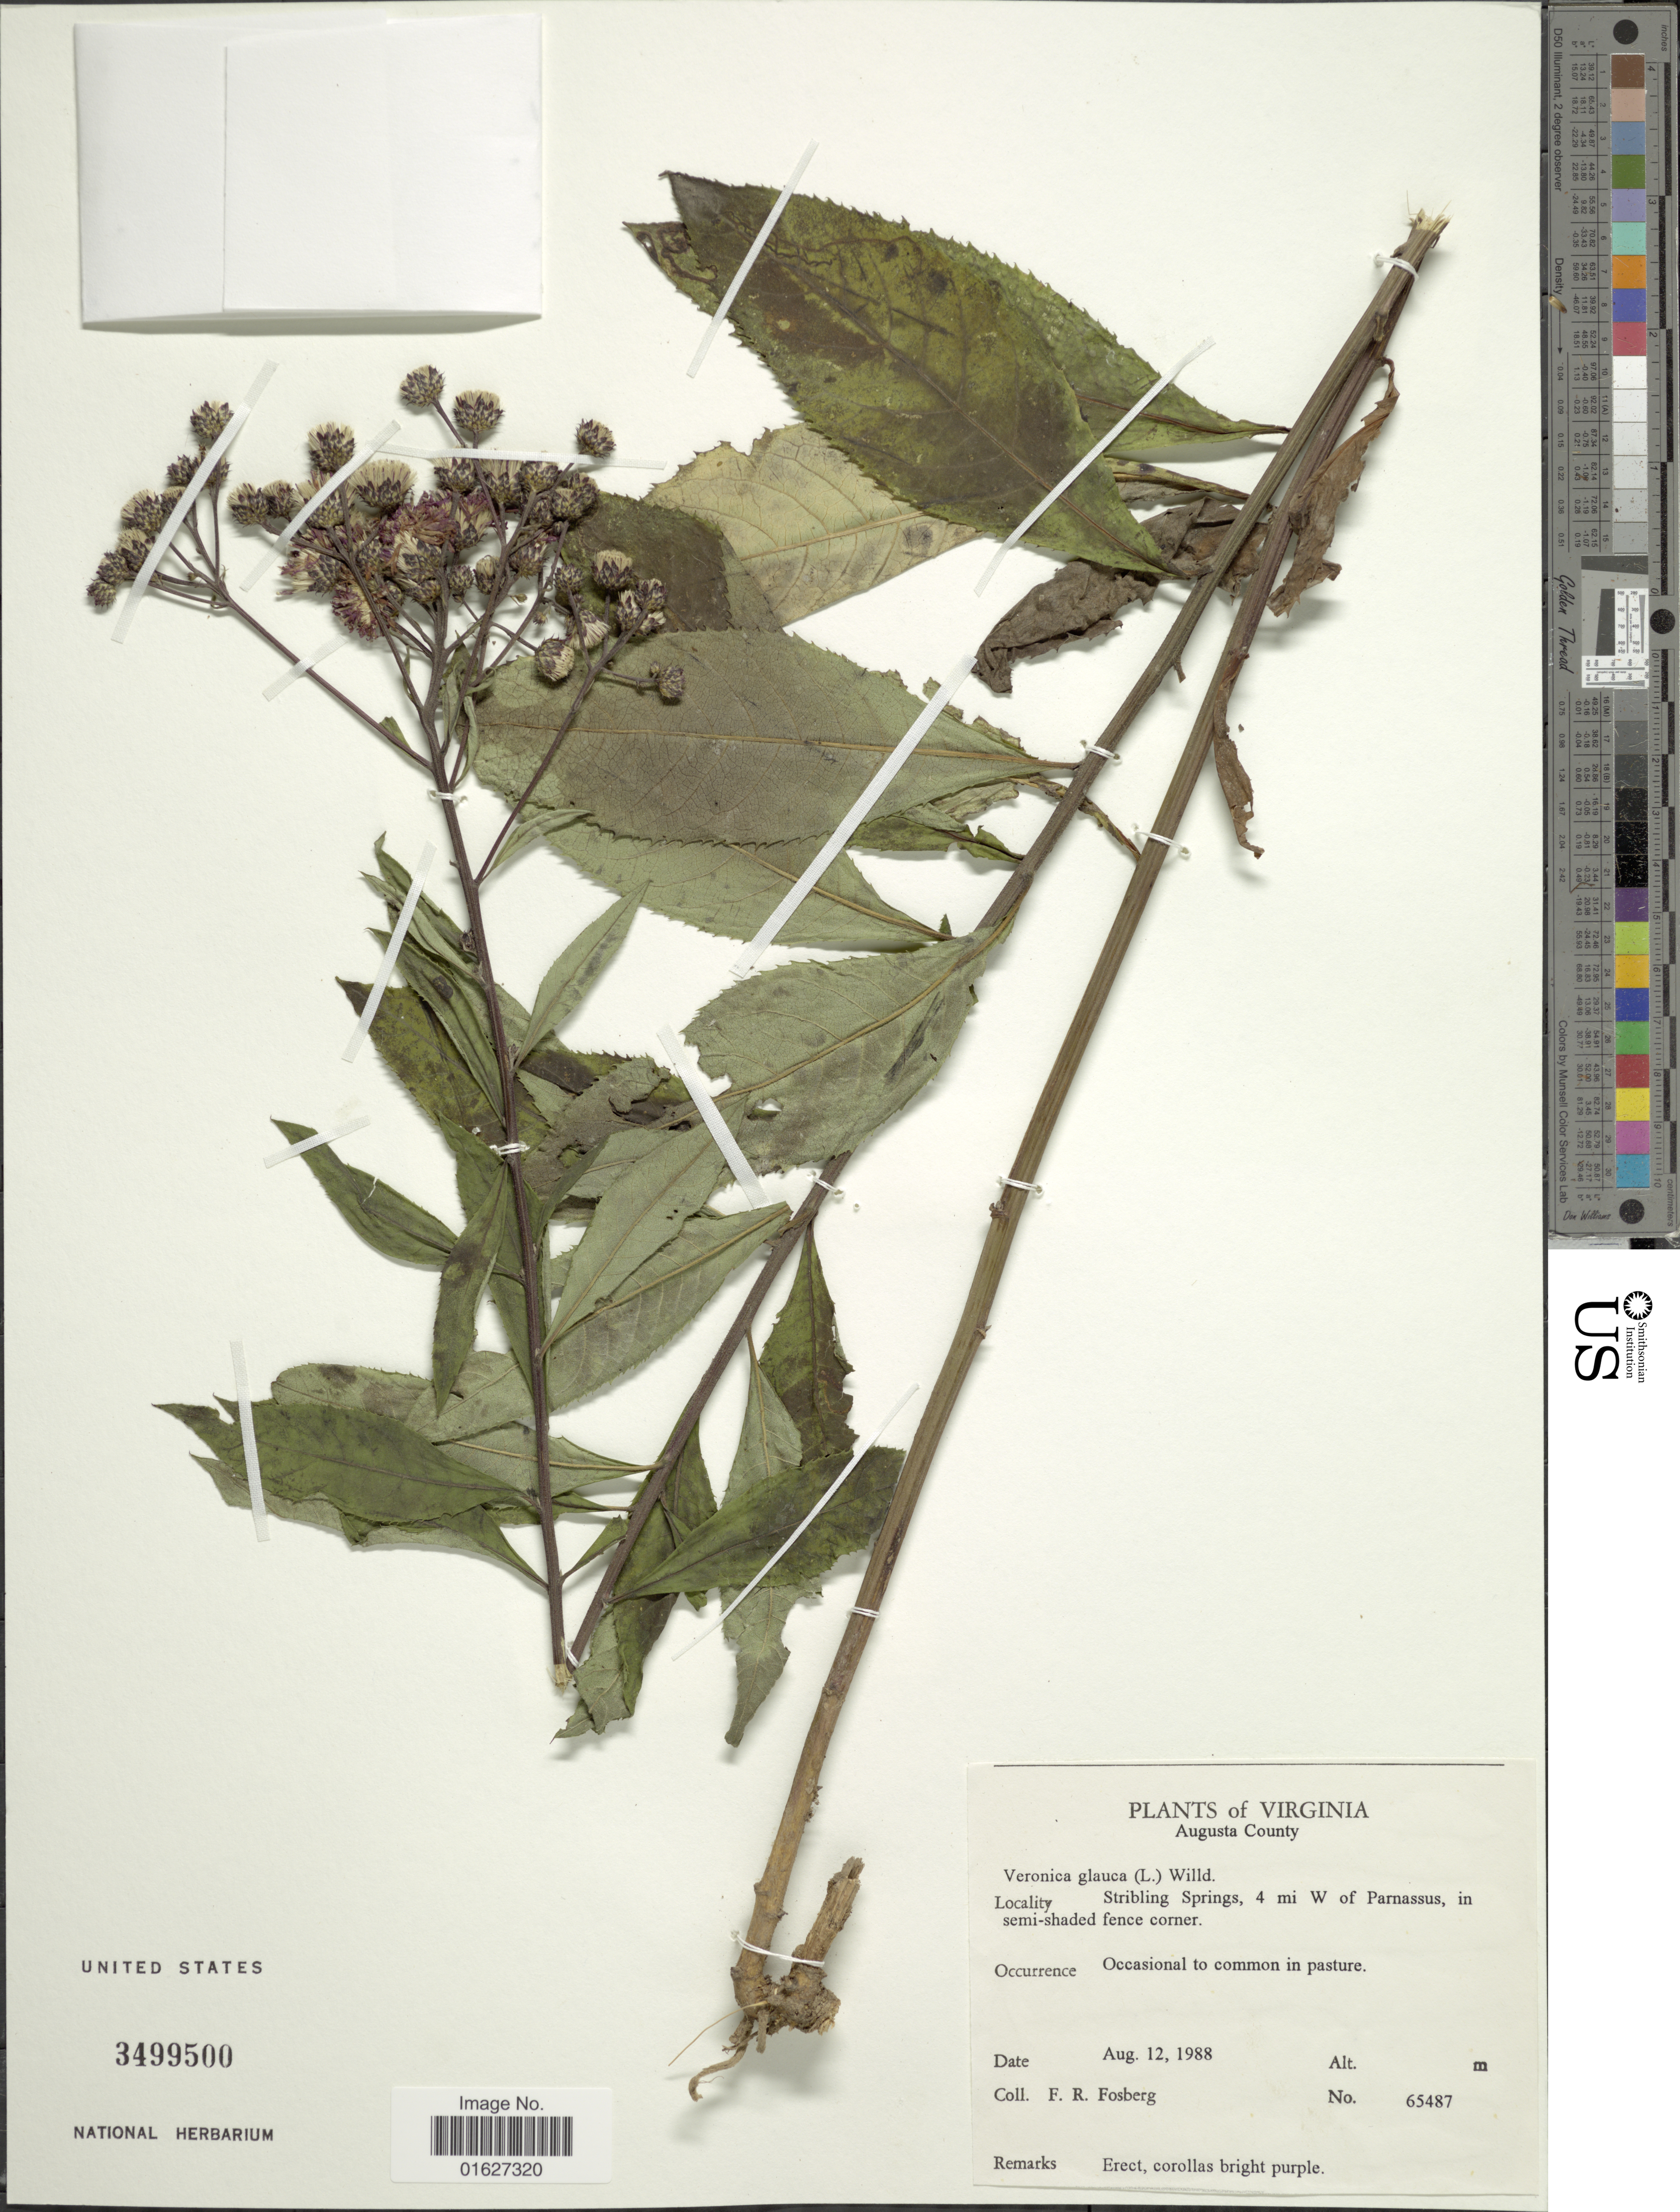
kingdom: Plantae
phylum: Tracheophyta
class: Magnoliopsida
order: Asterales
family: Asteraceae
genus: Vernonia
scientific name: Vernonia glauca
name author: (L.) Willd.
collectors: F. R. Fosberg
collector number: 65487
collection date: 1988-08-12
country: United States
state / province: Virginia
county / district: Augusta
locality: Virginia. Augusta County. Stribling Springs, 4 mi W of Parnassus, in semi-shaded fence corner.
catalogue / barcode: US 3499500